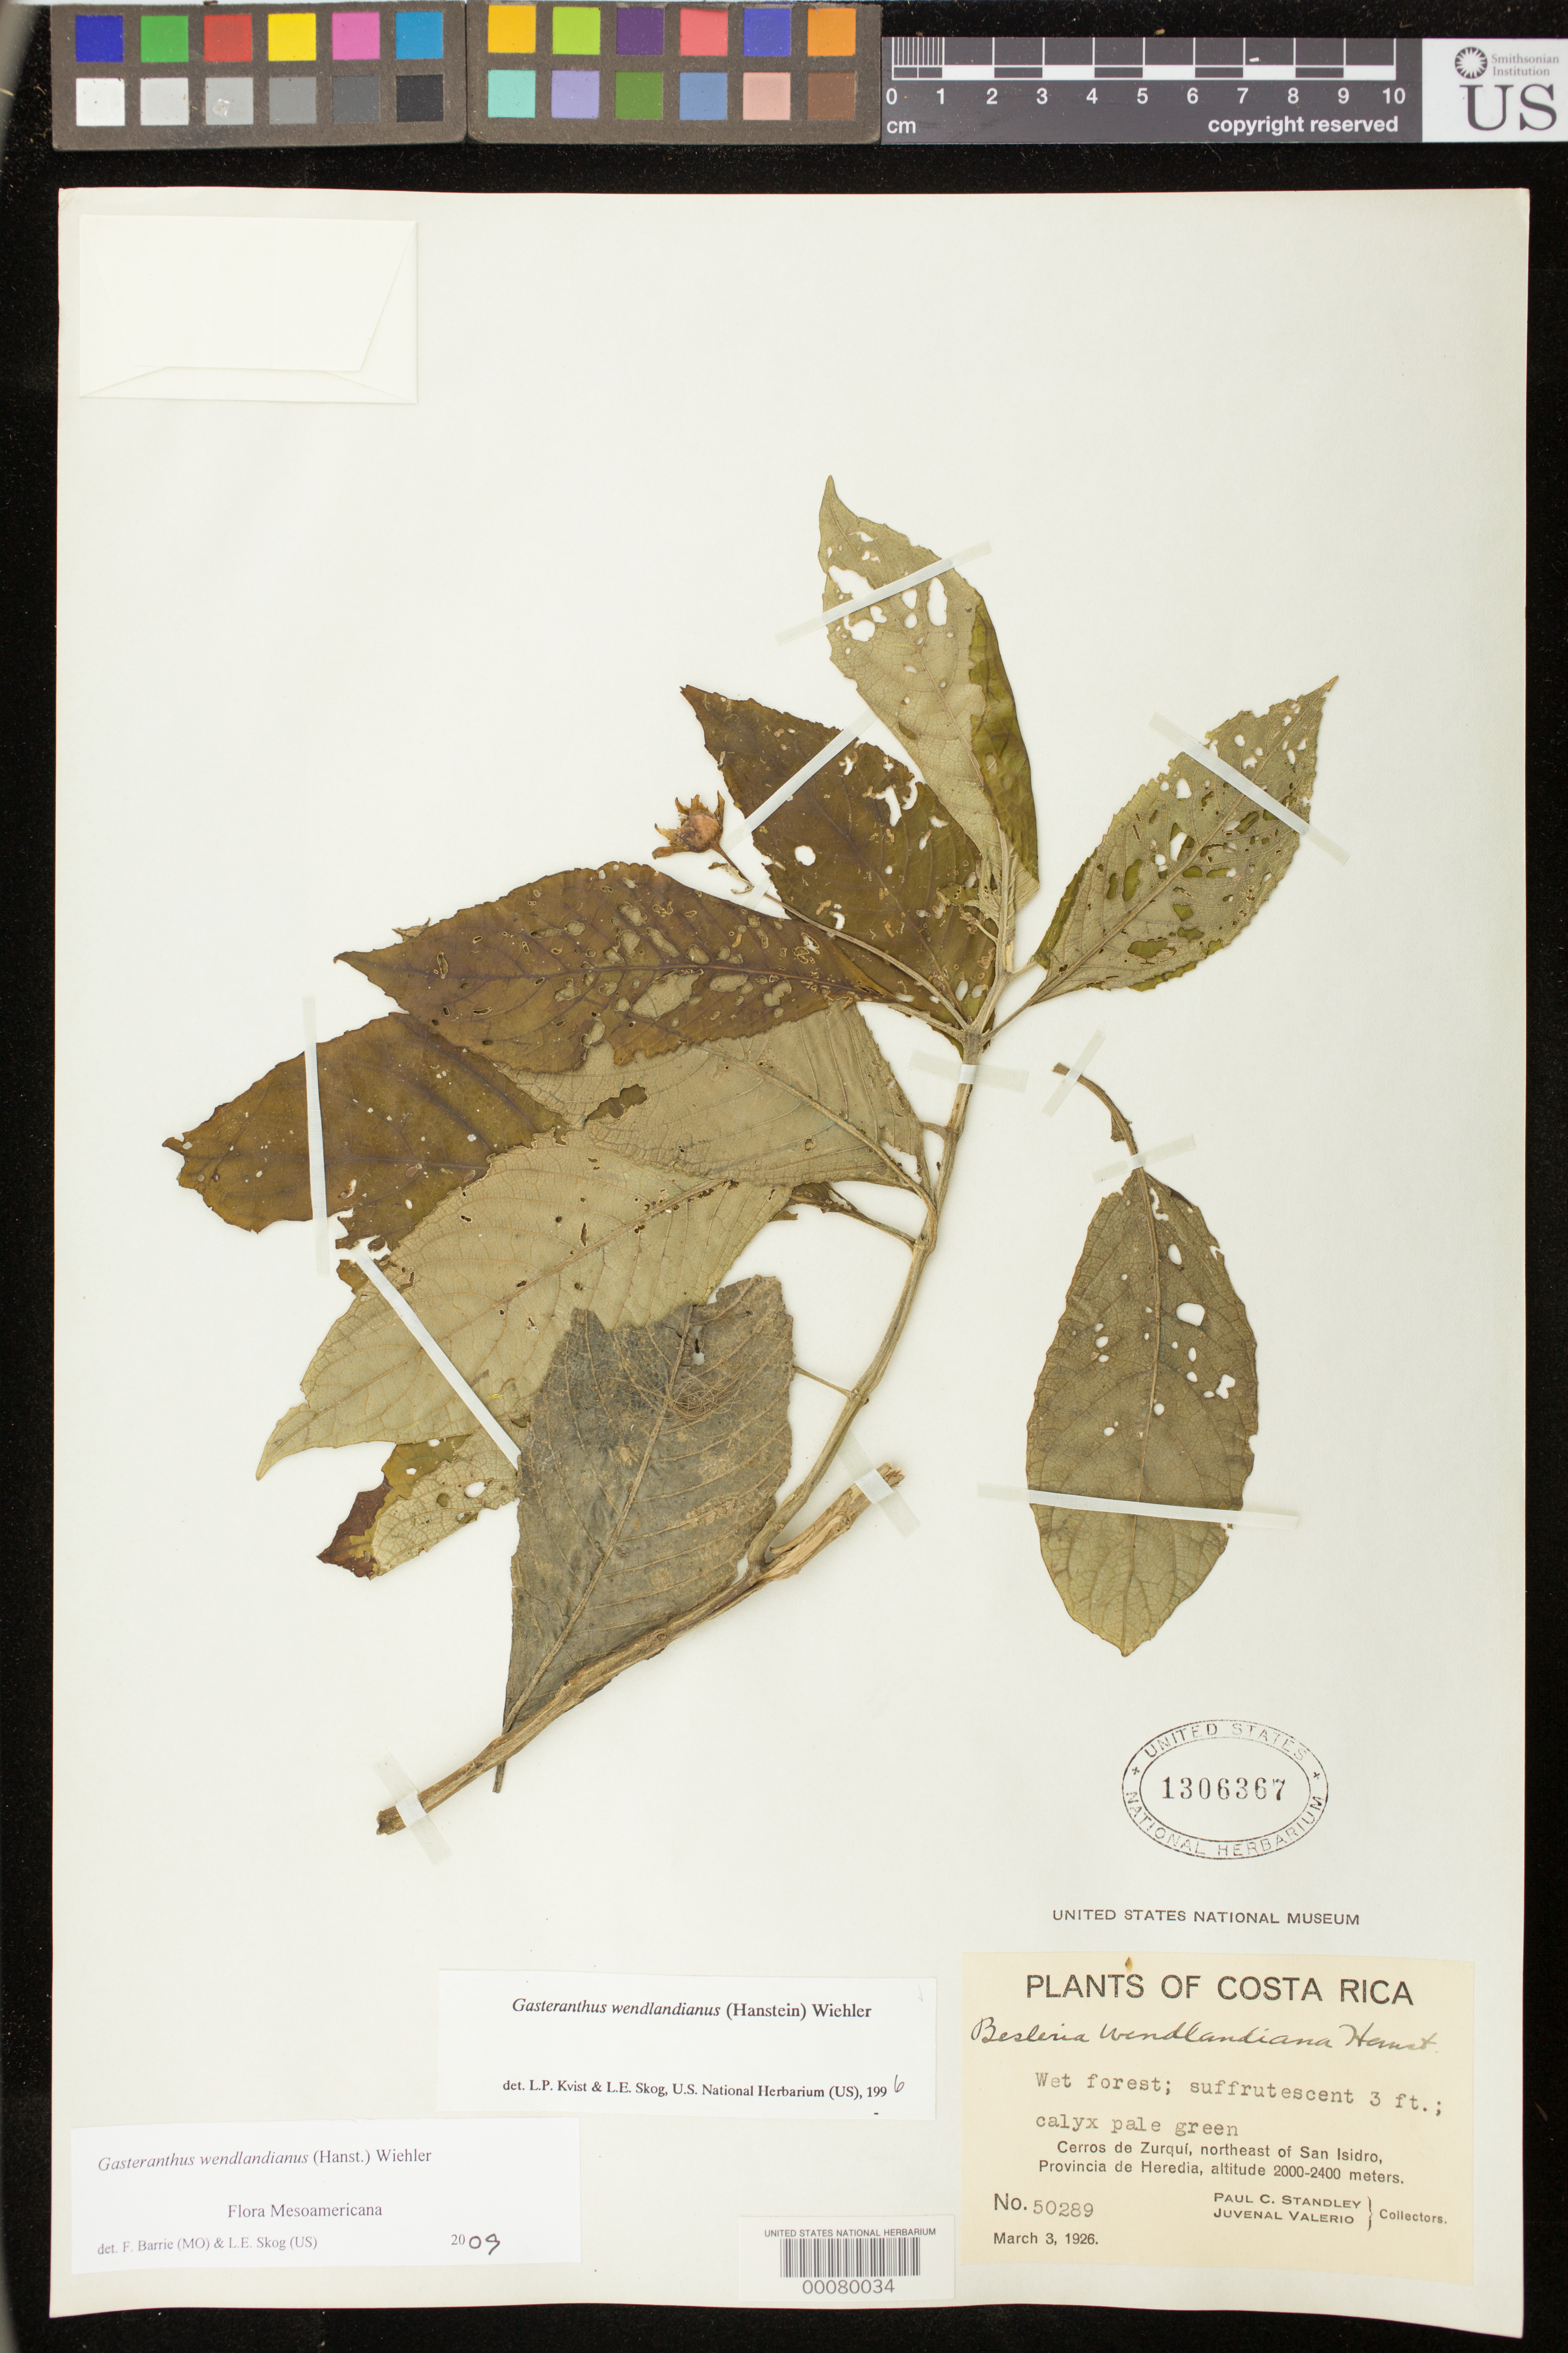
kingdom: Plantae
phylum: Tracheophyta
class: Magnoliopsida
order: Lamiales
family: Gesneriaceae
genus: Gasteranthus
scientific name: Gasteranthus wendlandianus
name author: (Hanst.) Wiehler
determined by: Skog, Laurence E.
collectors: P. C. Standley & J. Valerio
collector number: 50289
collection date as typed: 03 Mar 1926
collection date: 1926-03-03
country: Costa Rica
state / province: Heredia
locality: Cerros de Zurquí, NE of San Isidro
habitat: Wet forest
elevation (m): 2000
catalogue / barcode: US 1306367